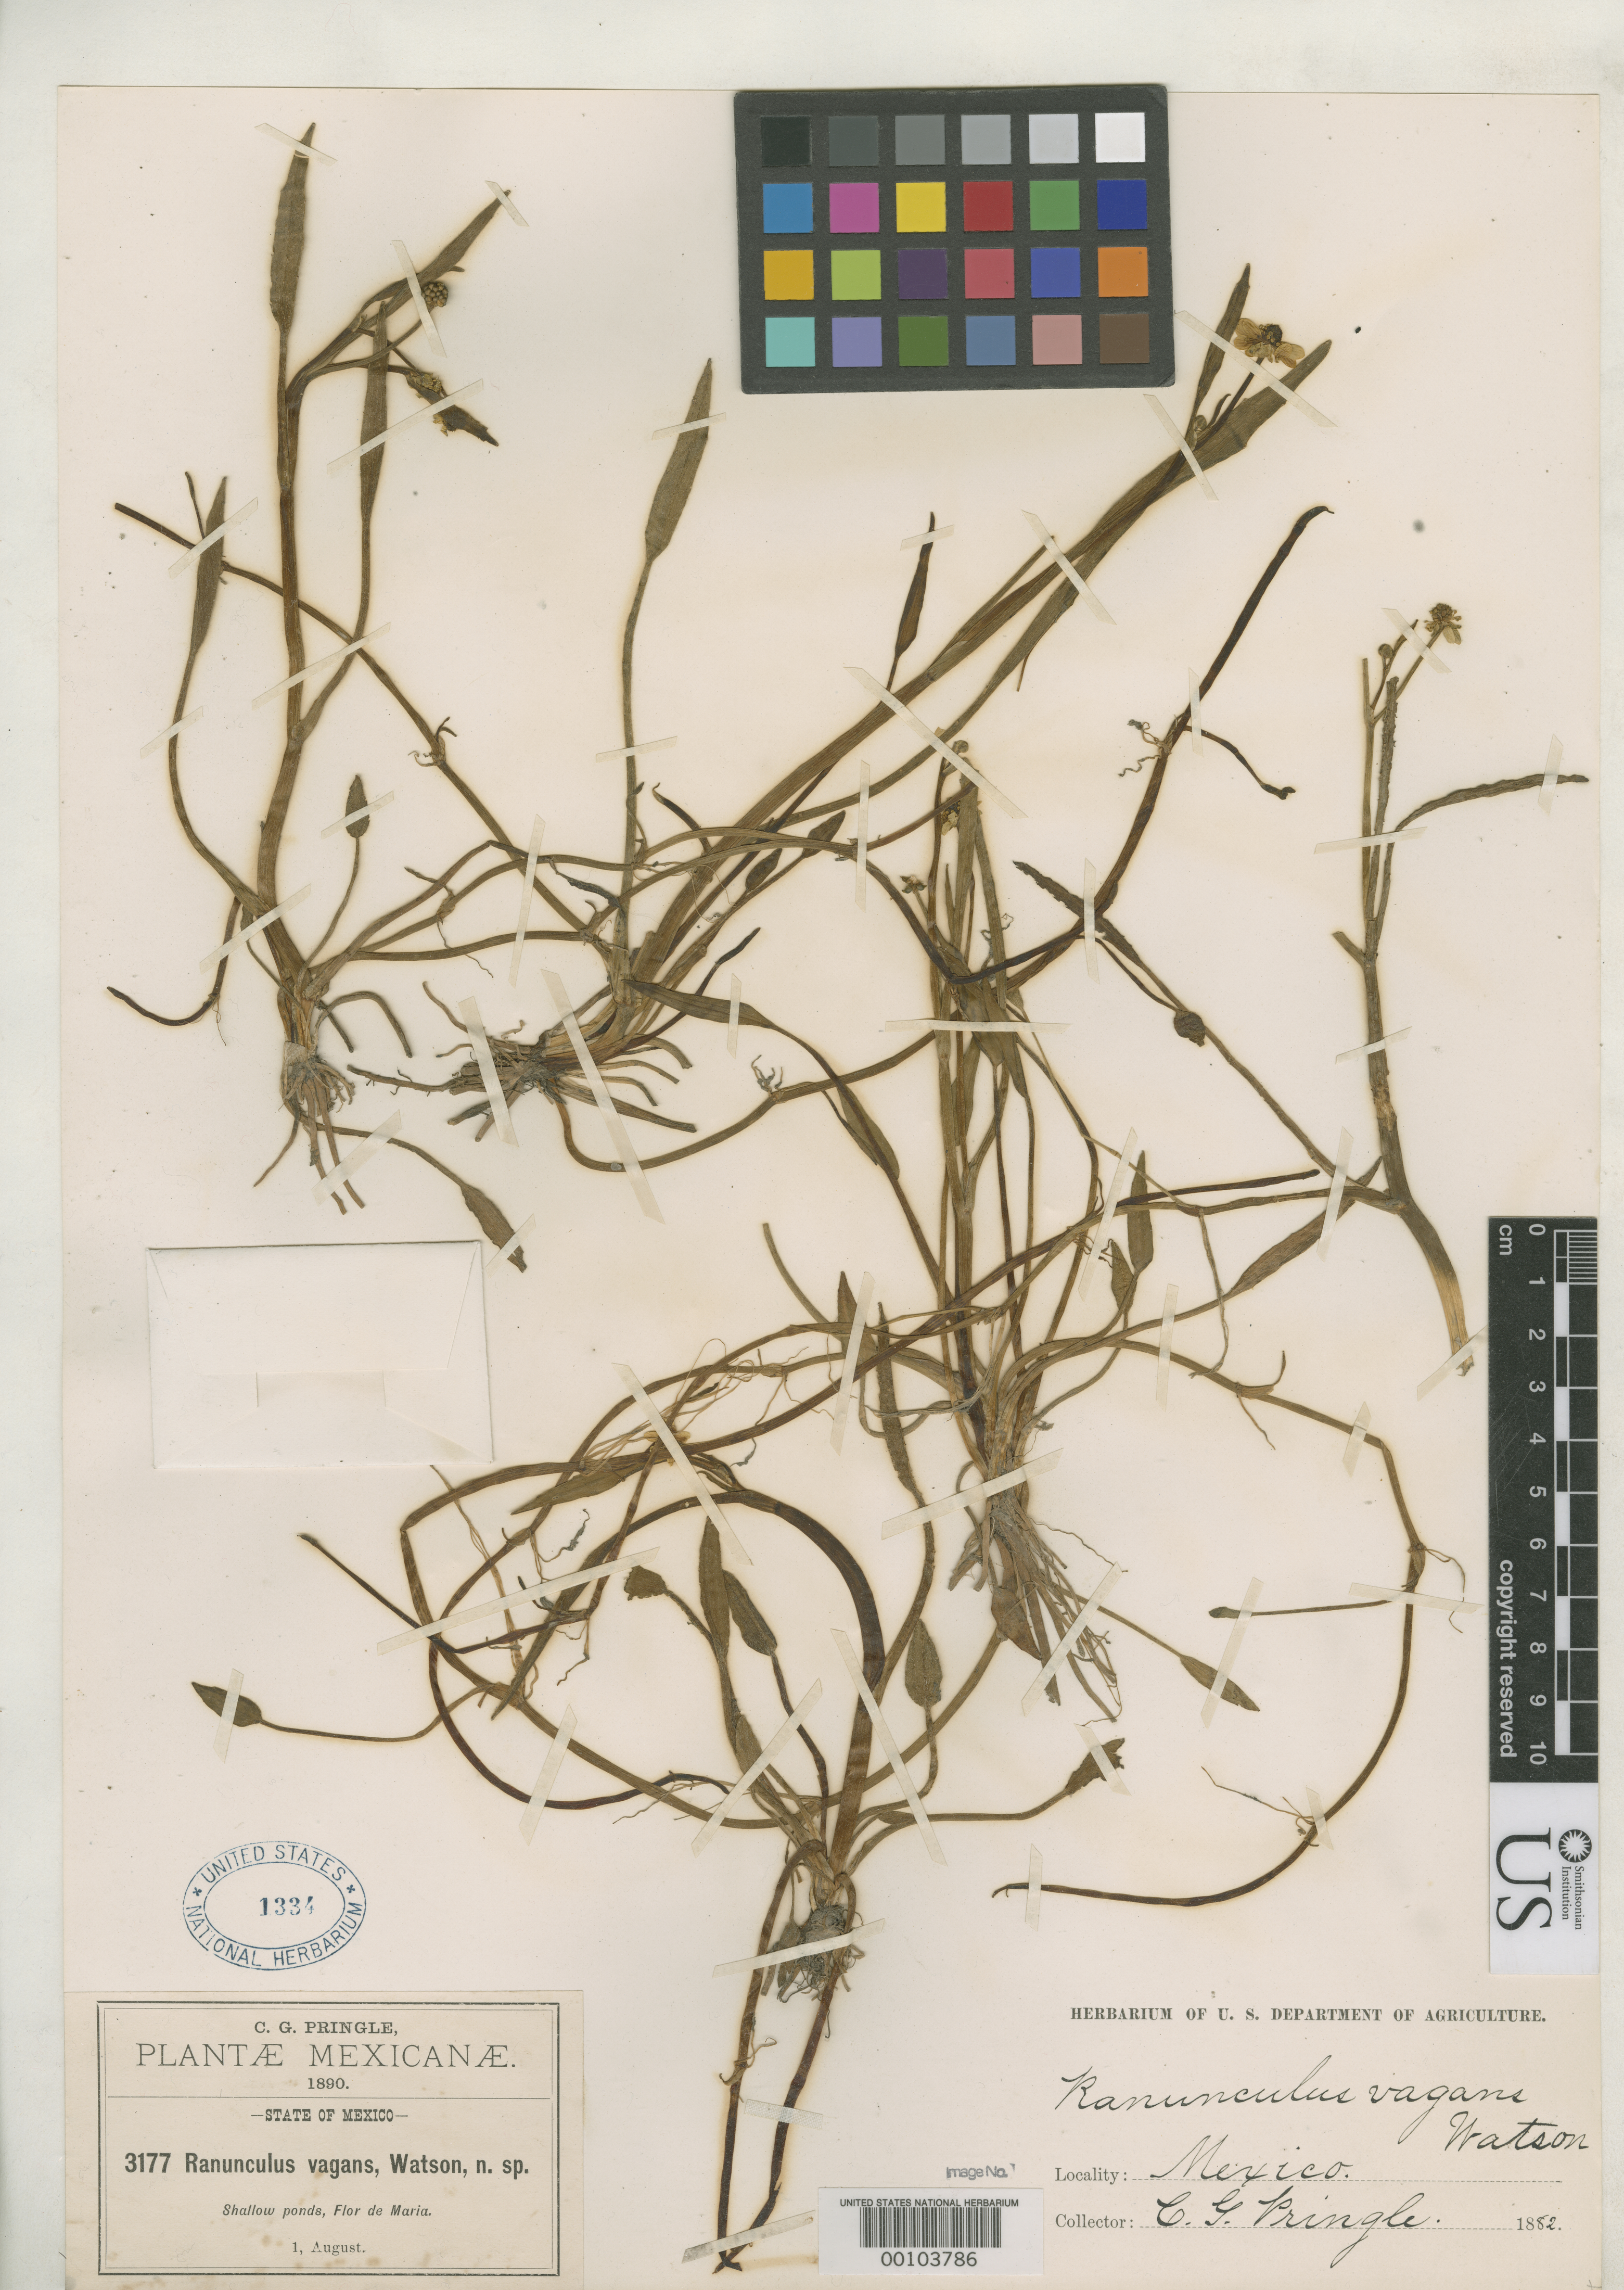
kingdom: Plantae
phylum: Tracheophyta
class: Magnoliopsida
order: Ranunculales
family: Ranunculaceae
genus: Ranunculus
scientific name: Ranunculus vagans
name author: S. Watson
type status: Isotype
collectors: C. G. Pringle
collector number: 3177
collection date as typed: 01 Aug 1890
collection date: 1890-08-01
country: Mexico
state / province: México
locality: Flor de Maria.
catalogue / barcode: US 1334